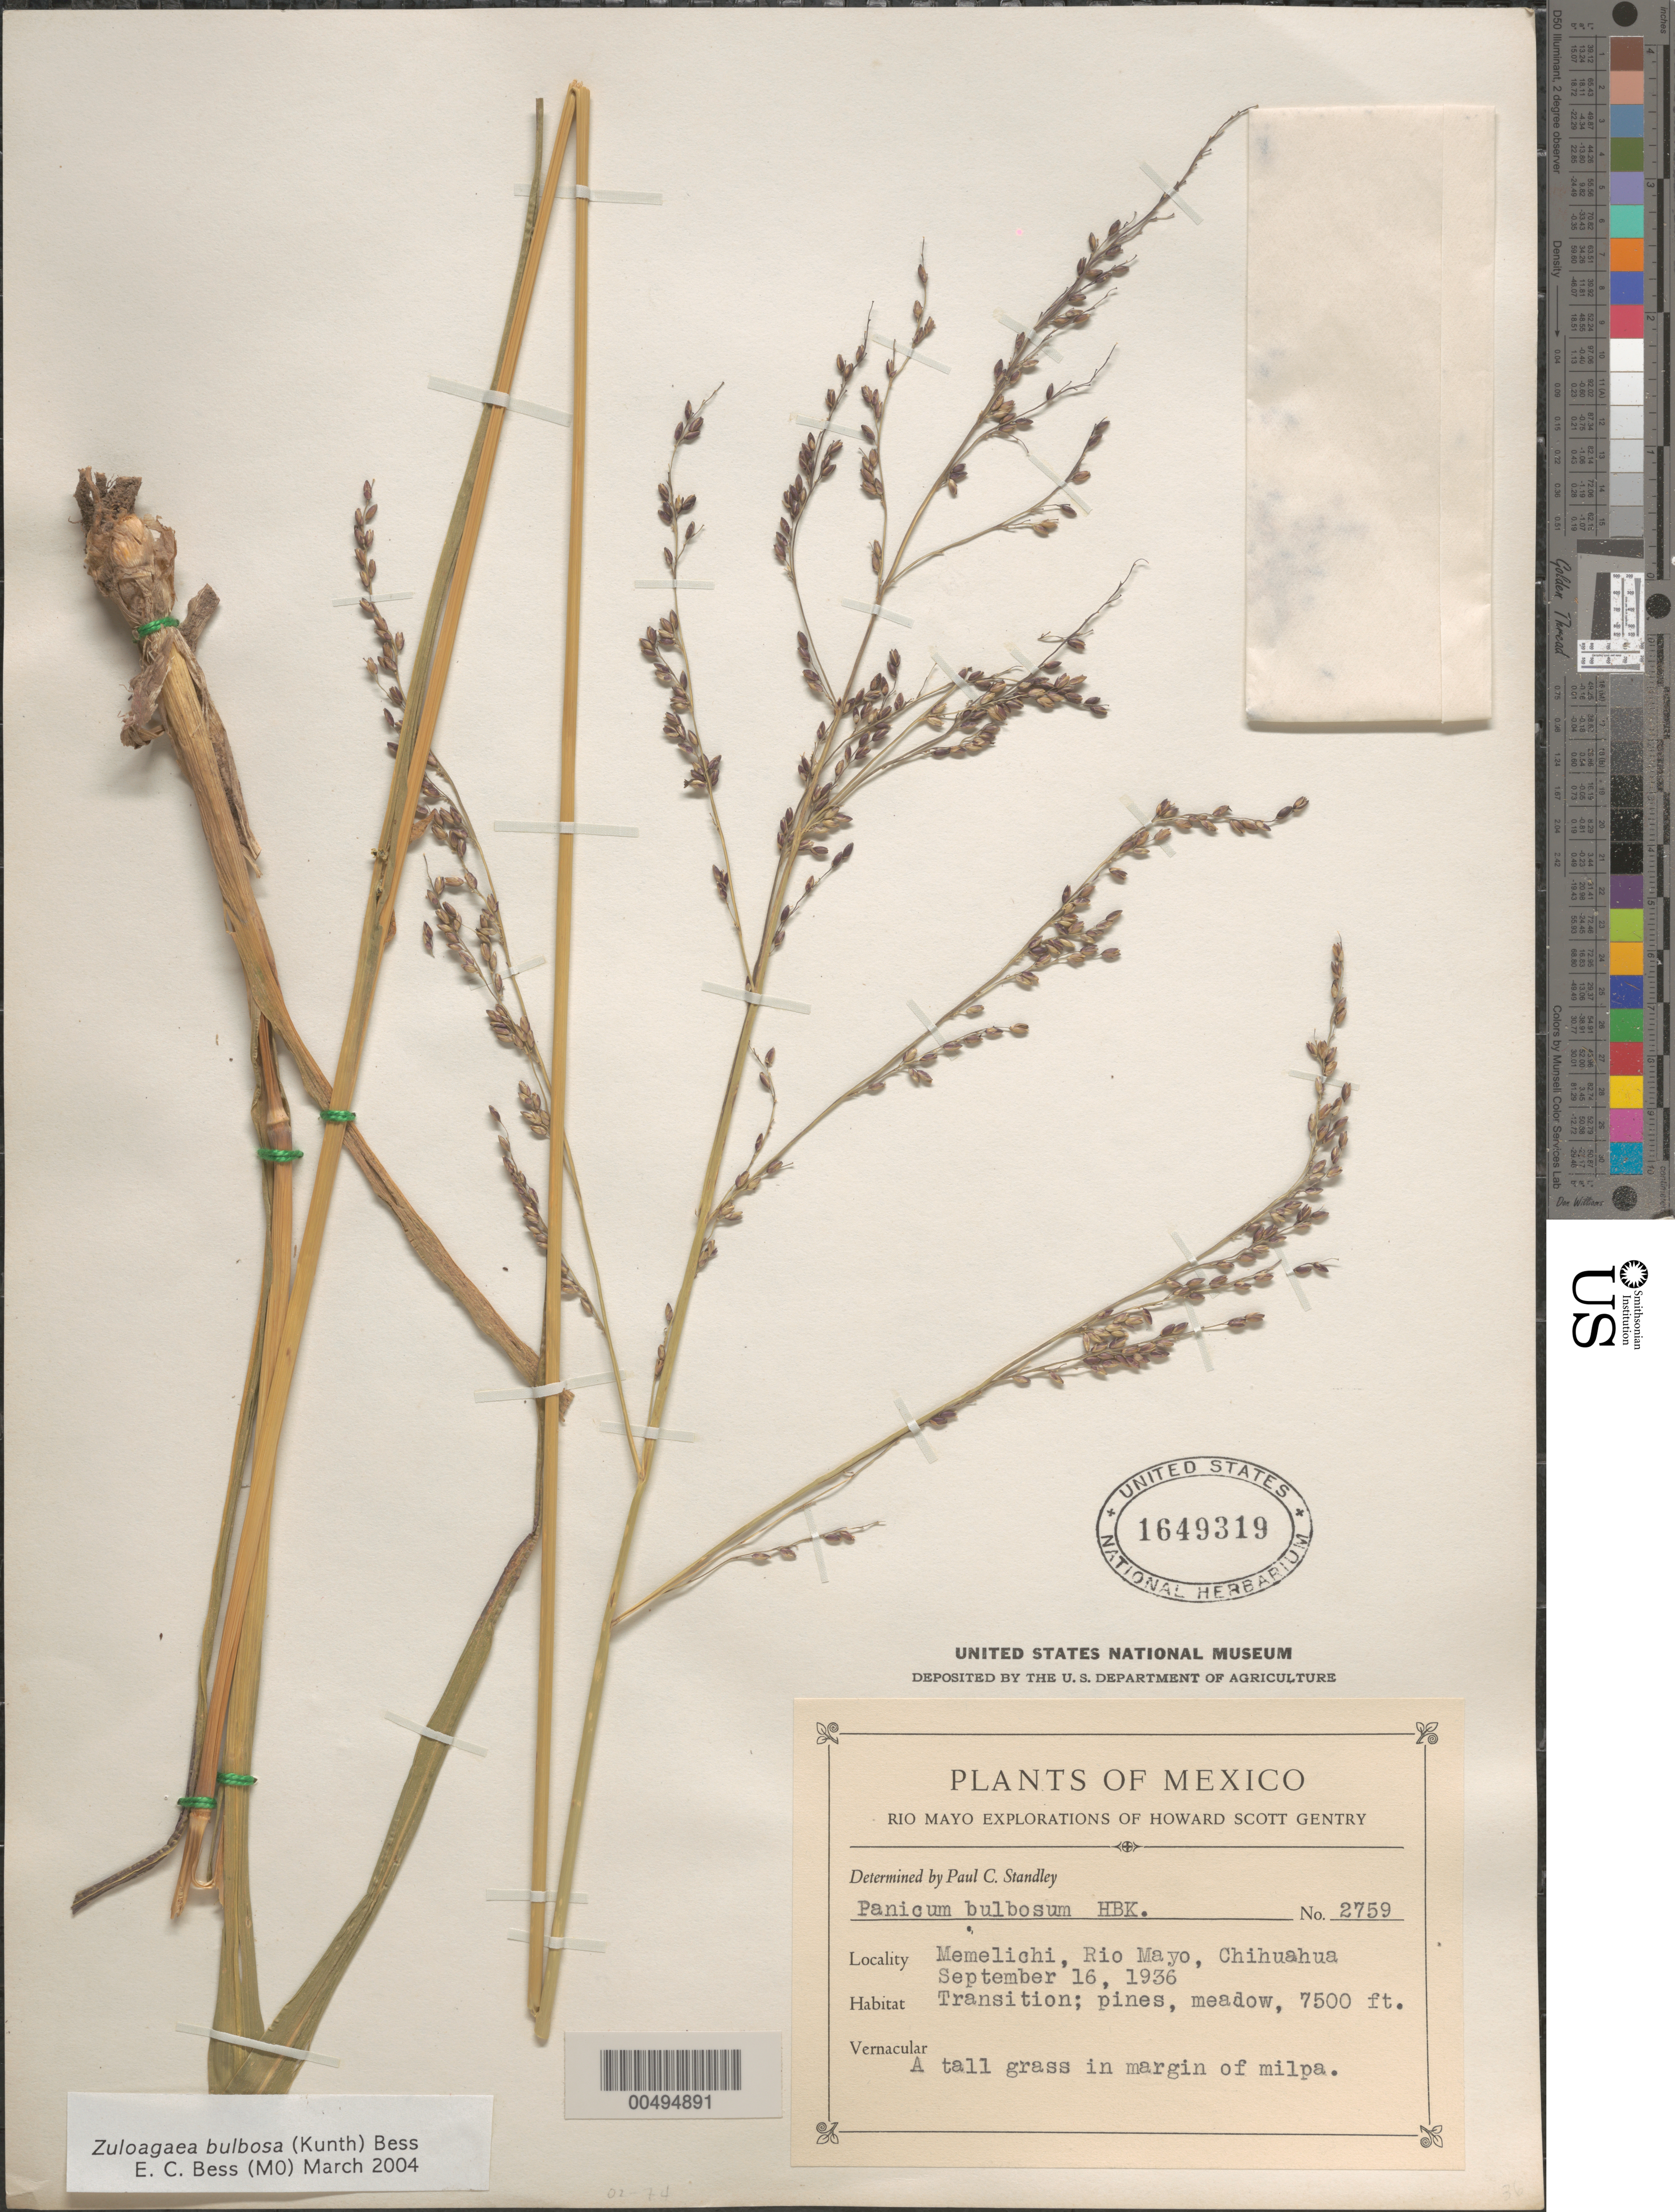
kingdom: Plantae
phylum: Tracheophyta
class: Liliopsida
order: Poales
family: Poaceae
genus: Panicum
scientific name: Panicum bulbosum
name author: Kunth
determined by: Standley, Paul C.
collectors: H. S. Gentry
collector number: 2759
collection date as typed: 16 Sep 1936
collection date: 1936-09-16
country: Mexico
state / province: Chihuahua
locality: Memelichi, Rio Mayo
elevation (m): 2286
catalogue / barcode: US 1649319